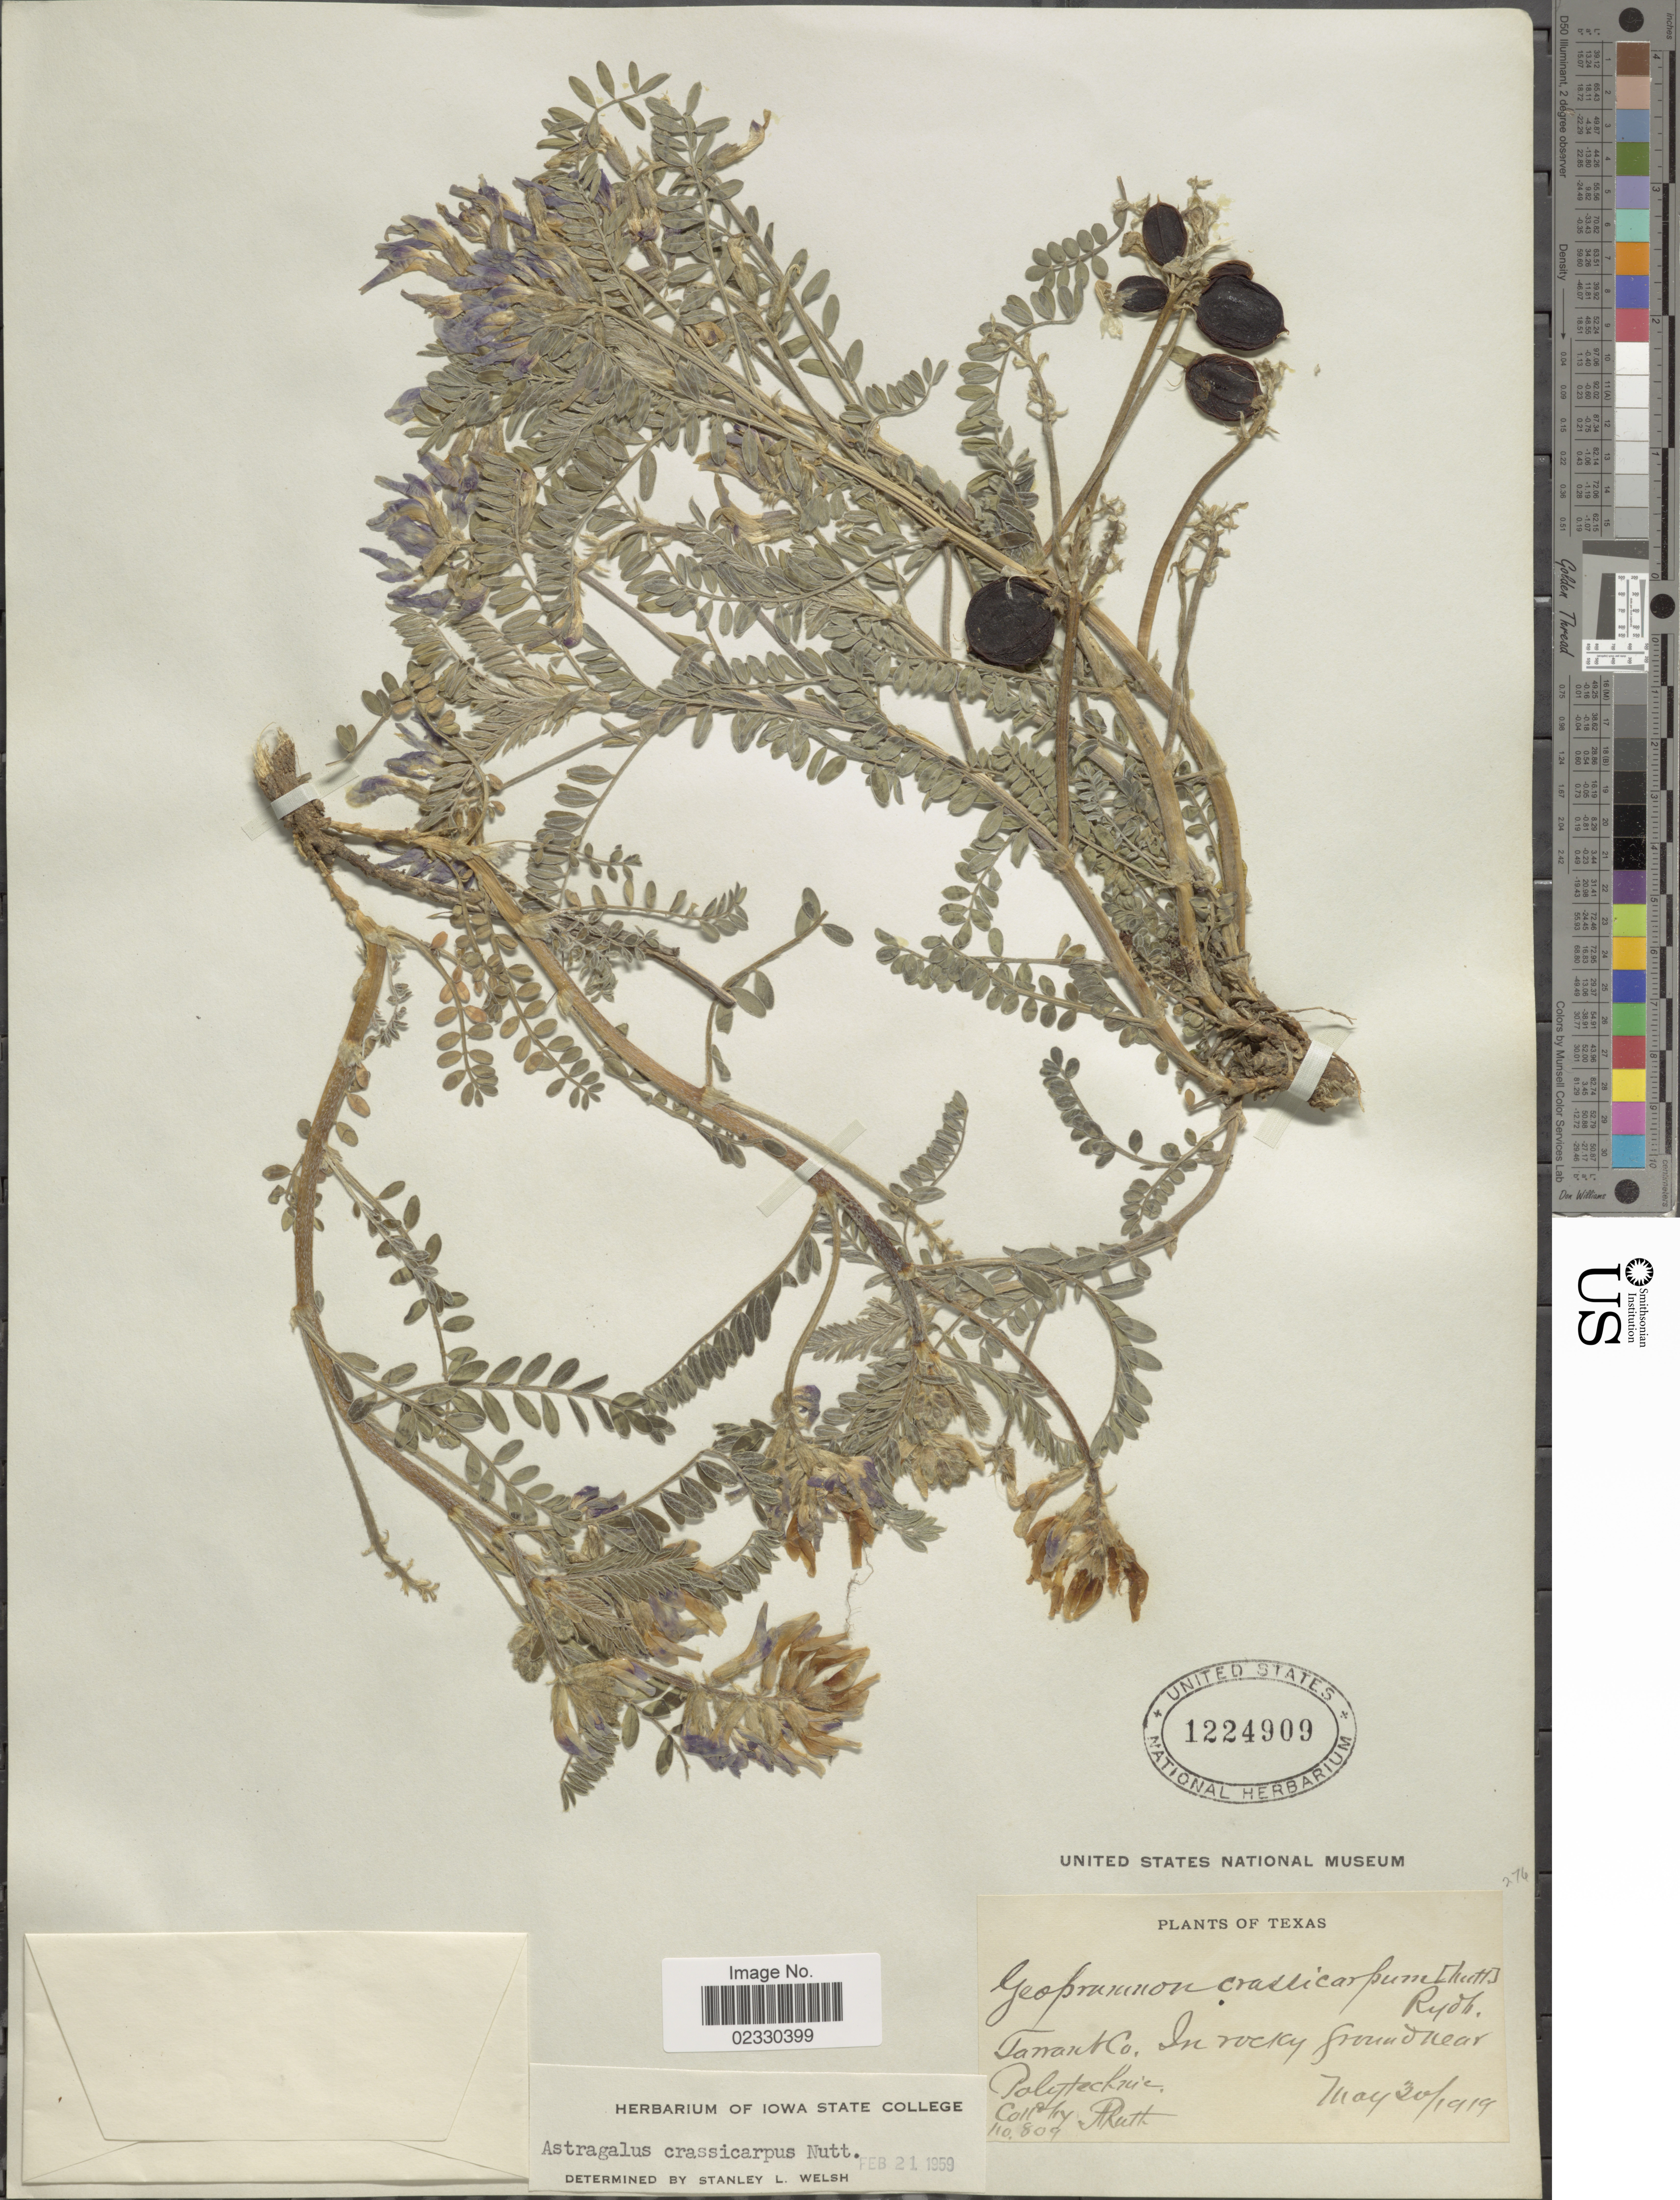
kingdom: Plantae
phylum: Tracheophyta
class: Magnoliopsida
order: Fabales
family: Fabaceae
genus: Astragalus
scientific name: Astragalus crassicarpus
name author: Nutt.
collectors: A. Ruth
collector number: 110/809*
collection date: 1919-05-30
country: United States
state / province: Texas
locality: Tarrant Co., in rocky ground near Polytechnic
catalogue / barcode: US 1224909